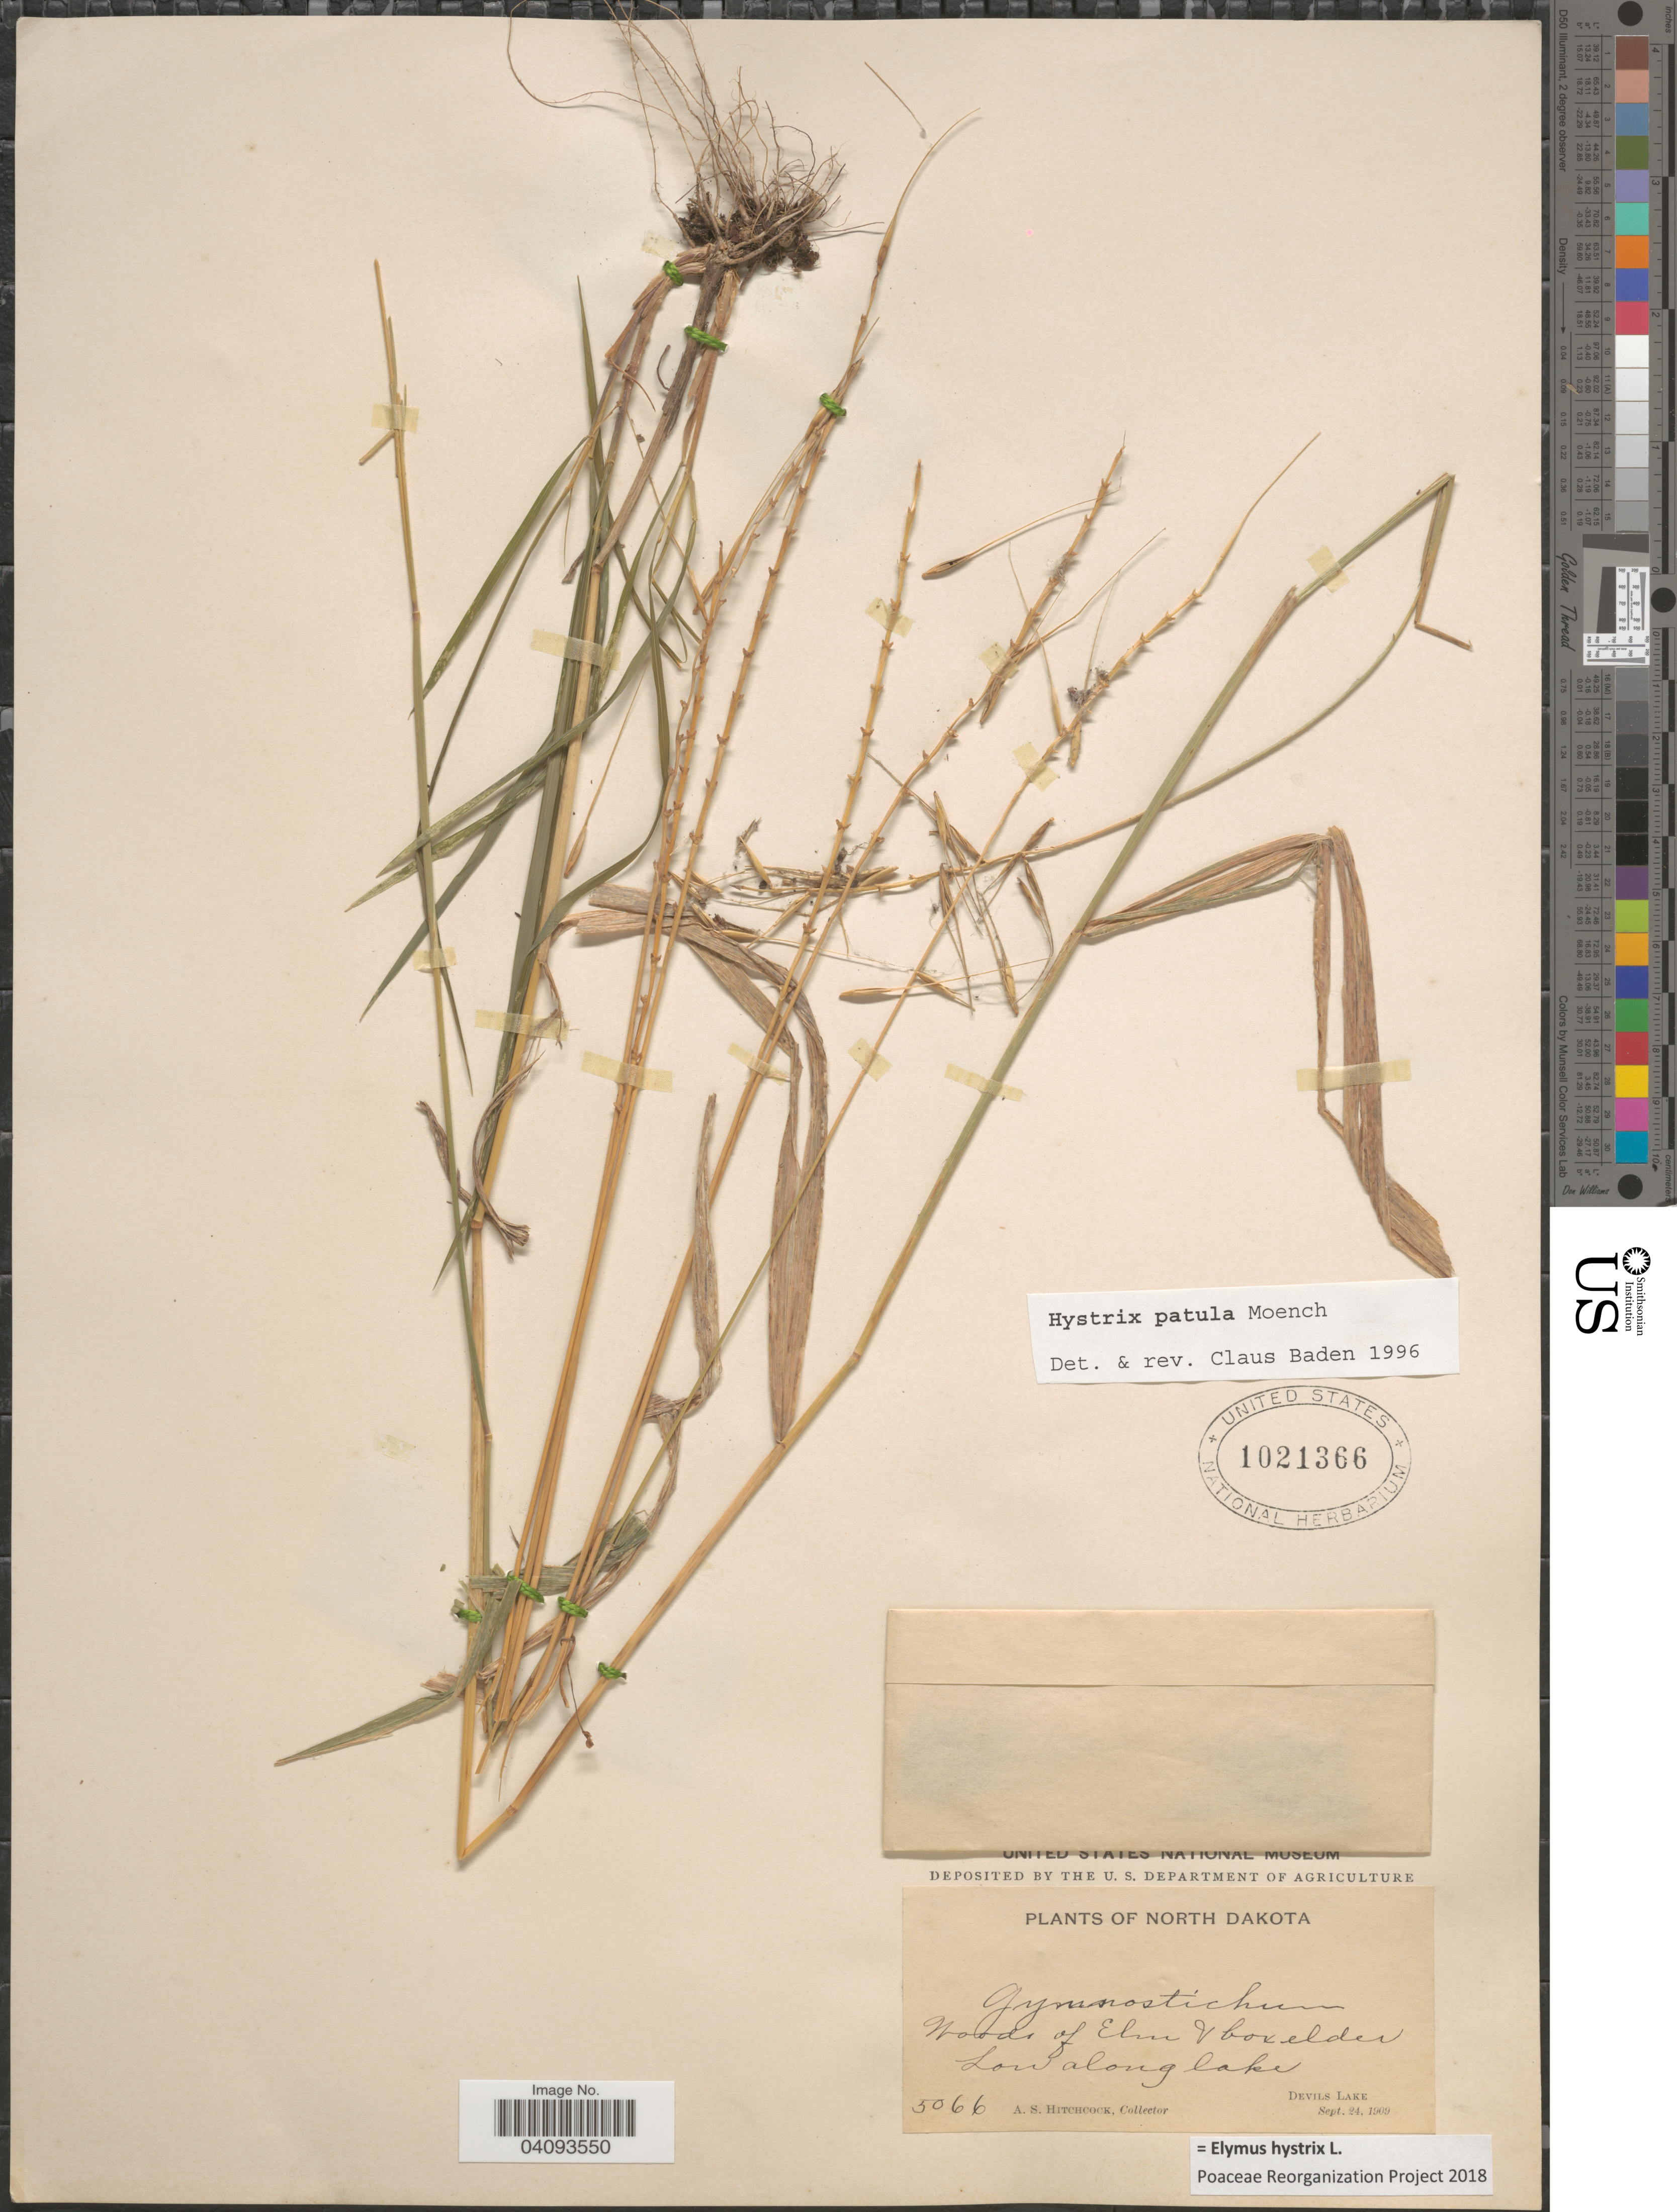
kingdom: Plantae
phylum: Tracheophyta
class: Liliopsida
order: Poales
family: Poaceae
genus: Elymus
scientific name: Elymus hystrix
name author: L.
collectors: A. S. Hitchcock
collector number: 5066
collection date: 1909-09-24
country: United States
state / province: North Dakota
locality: Along lake. Devils Lake. Woods of Elm + box elder Low along lake.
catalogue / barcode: US 1021366